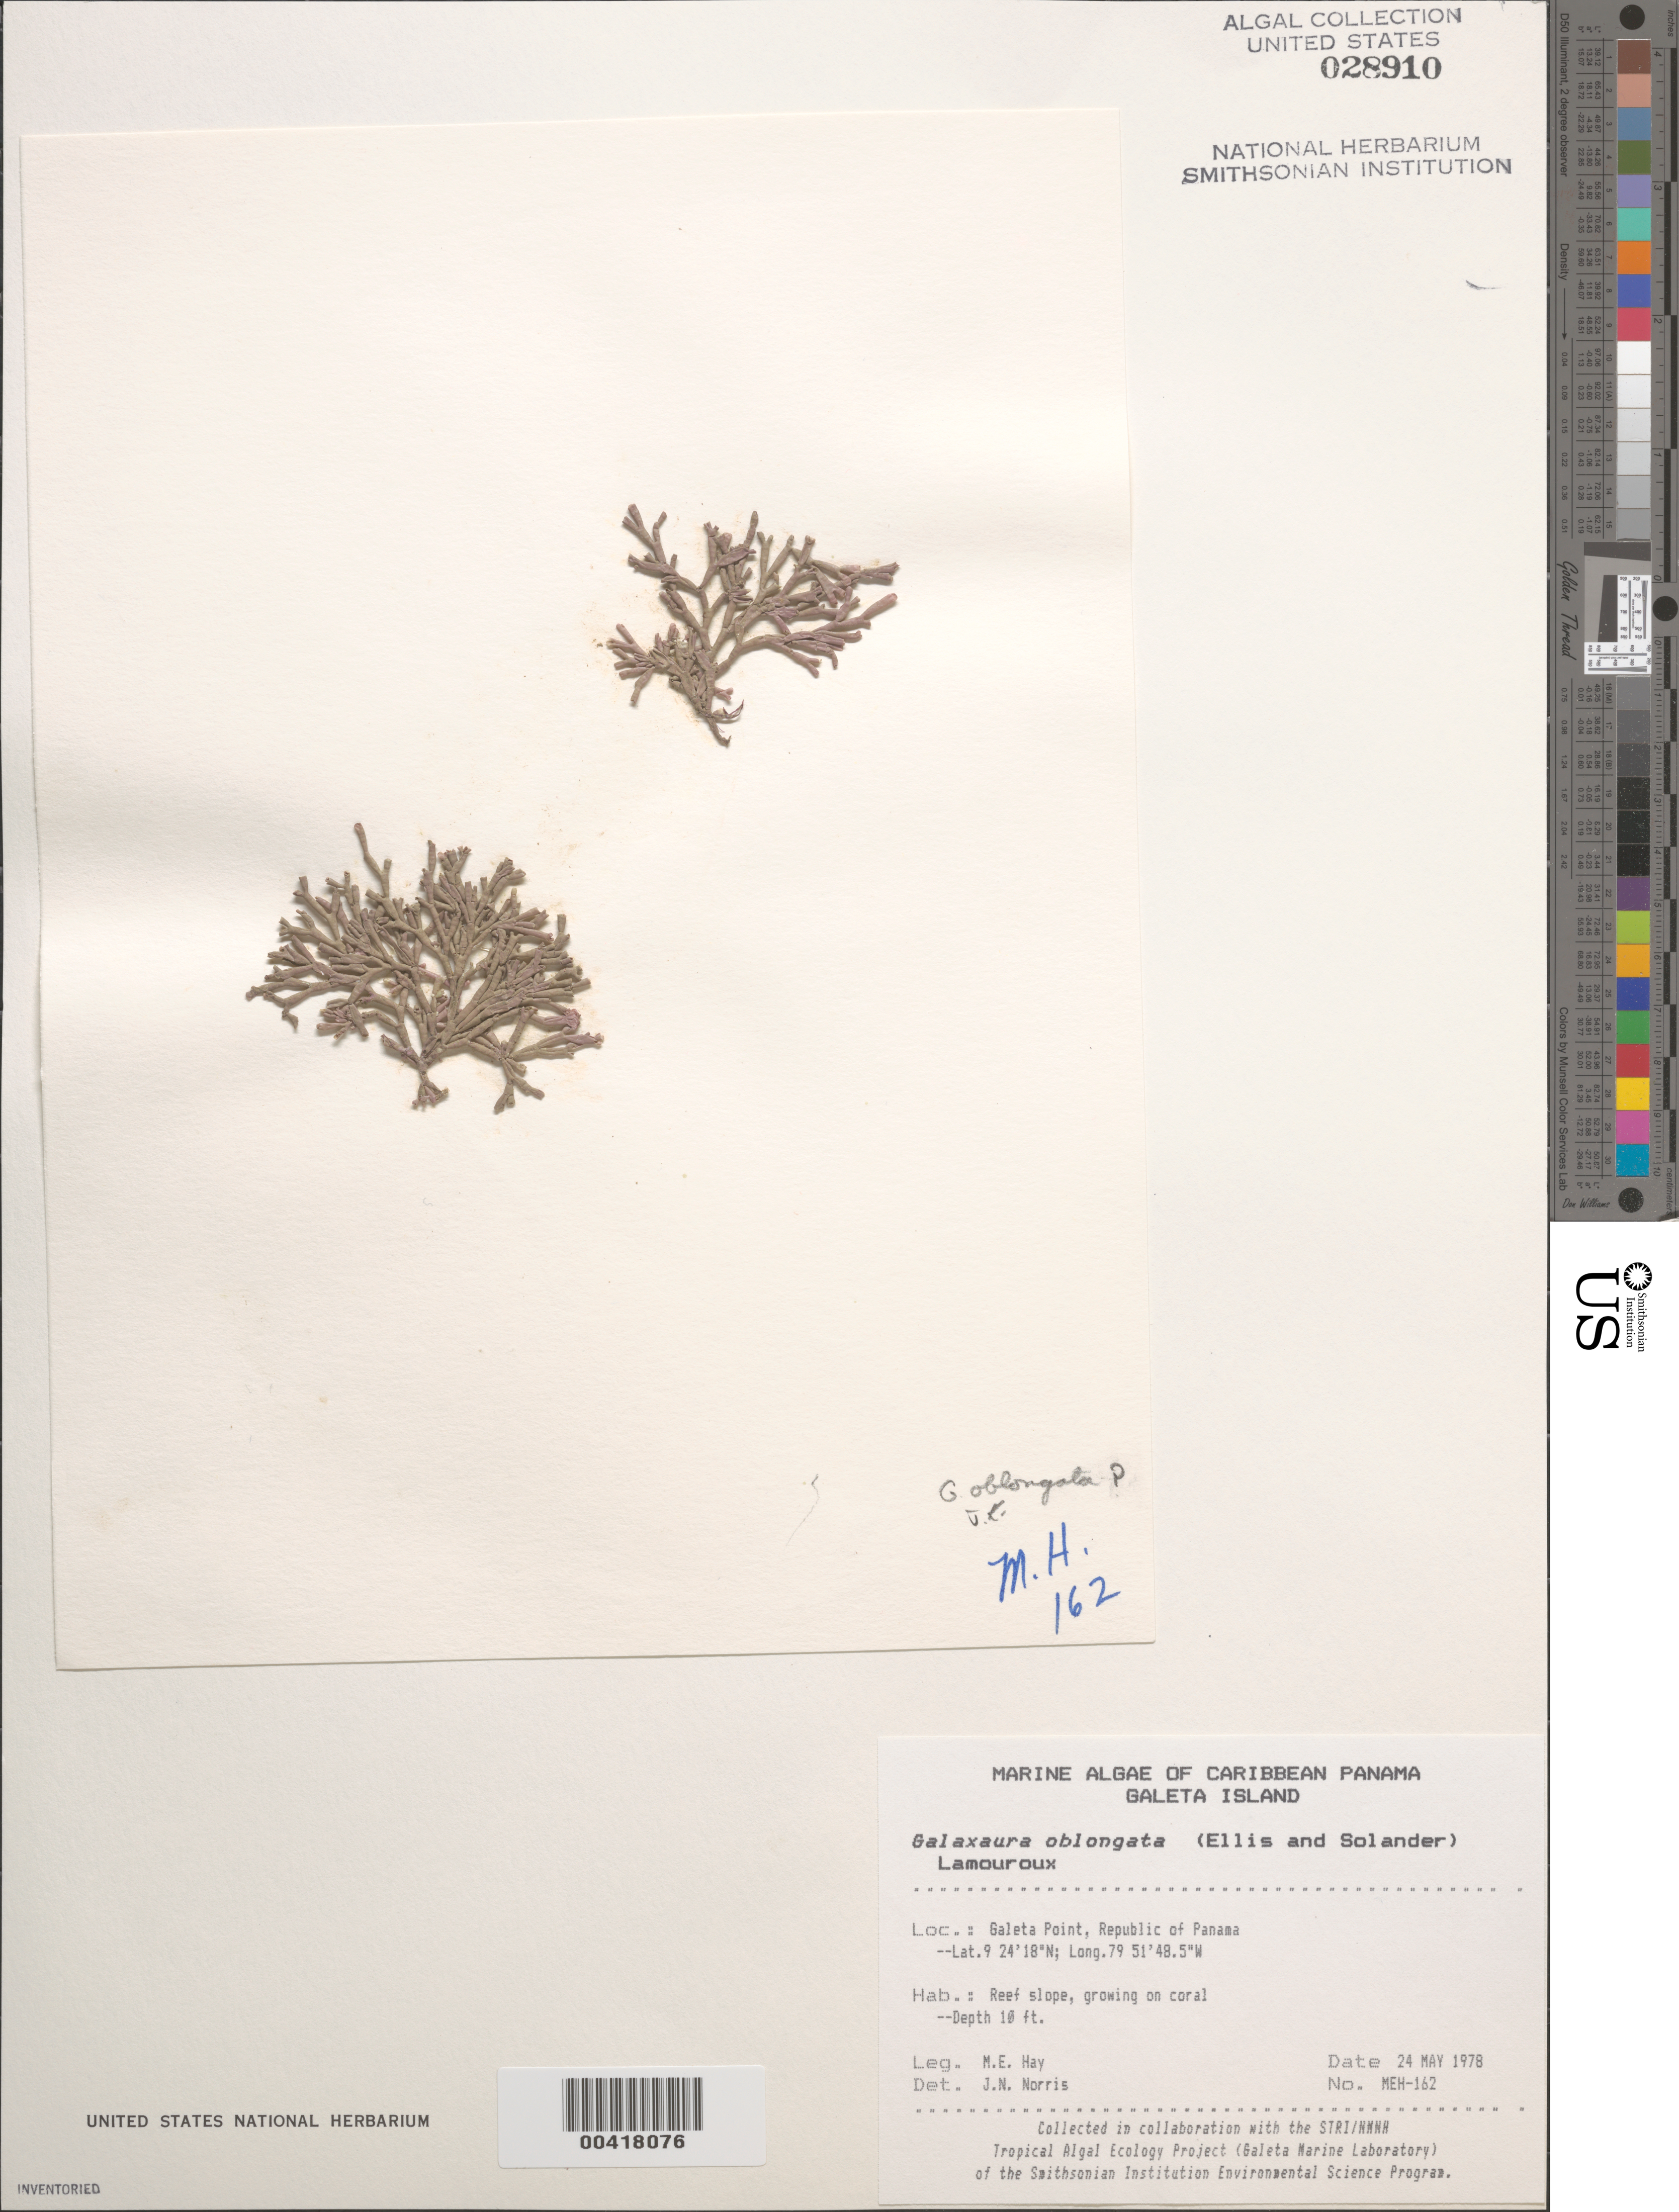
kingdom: Plantae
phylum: Rhodophyta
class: Florideophyceae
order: Nemaliales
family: Galaxauraceae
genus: Tricleocarpa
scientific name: Tricleocarpa fragilis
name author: (L.) Huisman & R.A. Towns.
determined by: Algae name updating Project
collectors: M. E. Hay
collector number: MEH-162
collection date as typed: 24 May 1978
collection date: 1978-05-24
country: Panama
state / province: Colón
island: Galeta Island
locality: Galeta Point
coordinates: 9 24' 18" N, 79 51' 48.5" W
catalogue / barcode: US 28910